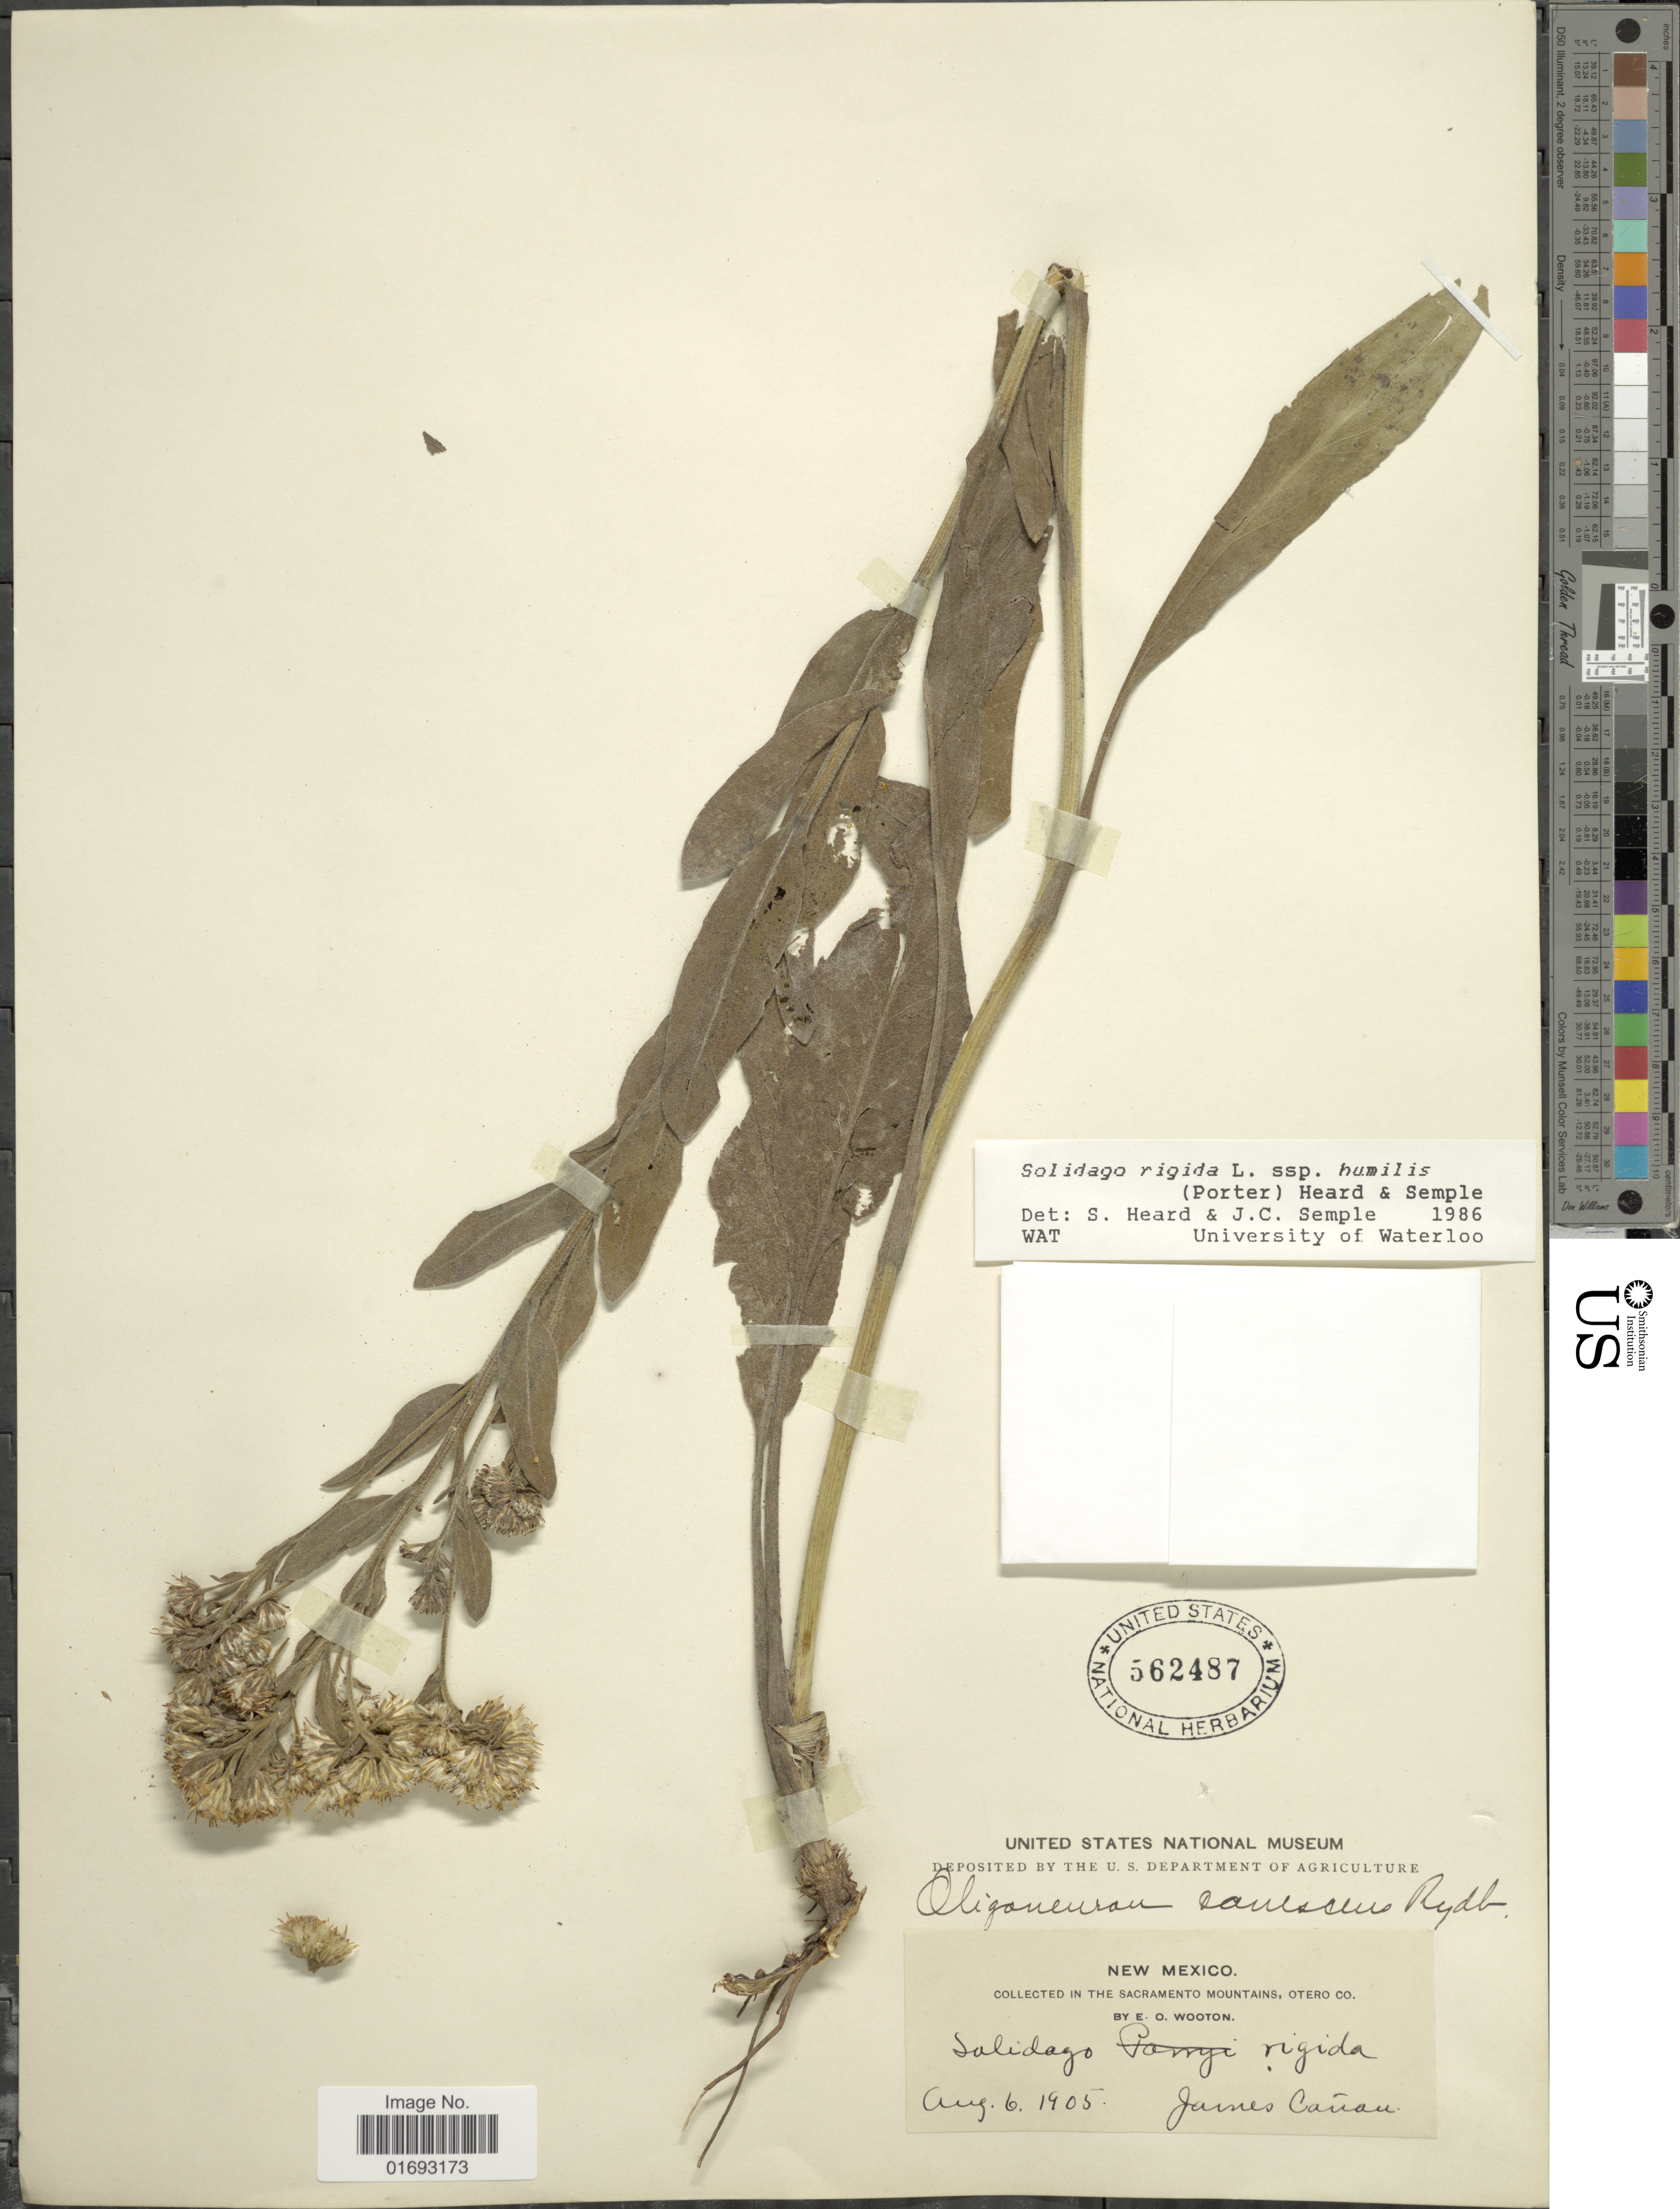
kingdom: Plantae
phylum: Tracheophyta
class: Magnoliopsida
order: Asterales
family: Asteraceae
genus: Oligoneuron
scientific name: Oligoneuron rigidum var. humile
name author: (Porter) G.L. Nesom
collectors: E. O. Wooton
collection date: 1905-08-06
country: United States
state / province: New Mexico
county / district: Otero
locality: Sacramento Mountains, Otero Co., James Cañon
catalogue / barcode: US 562487